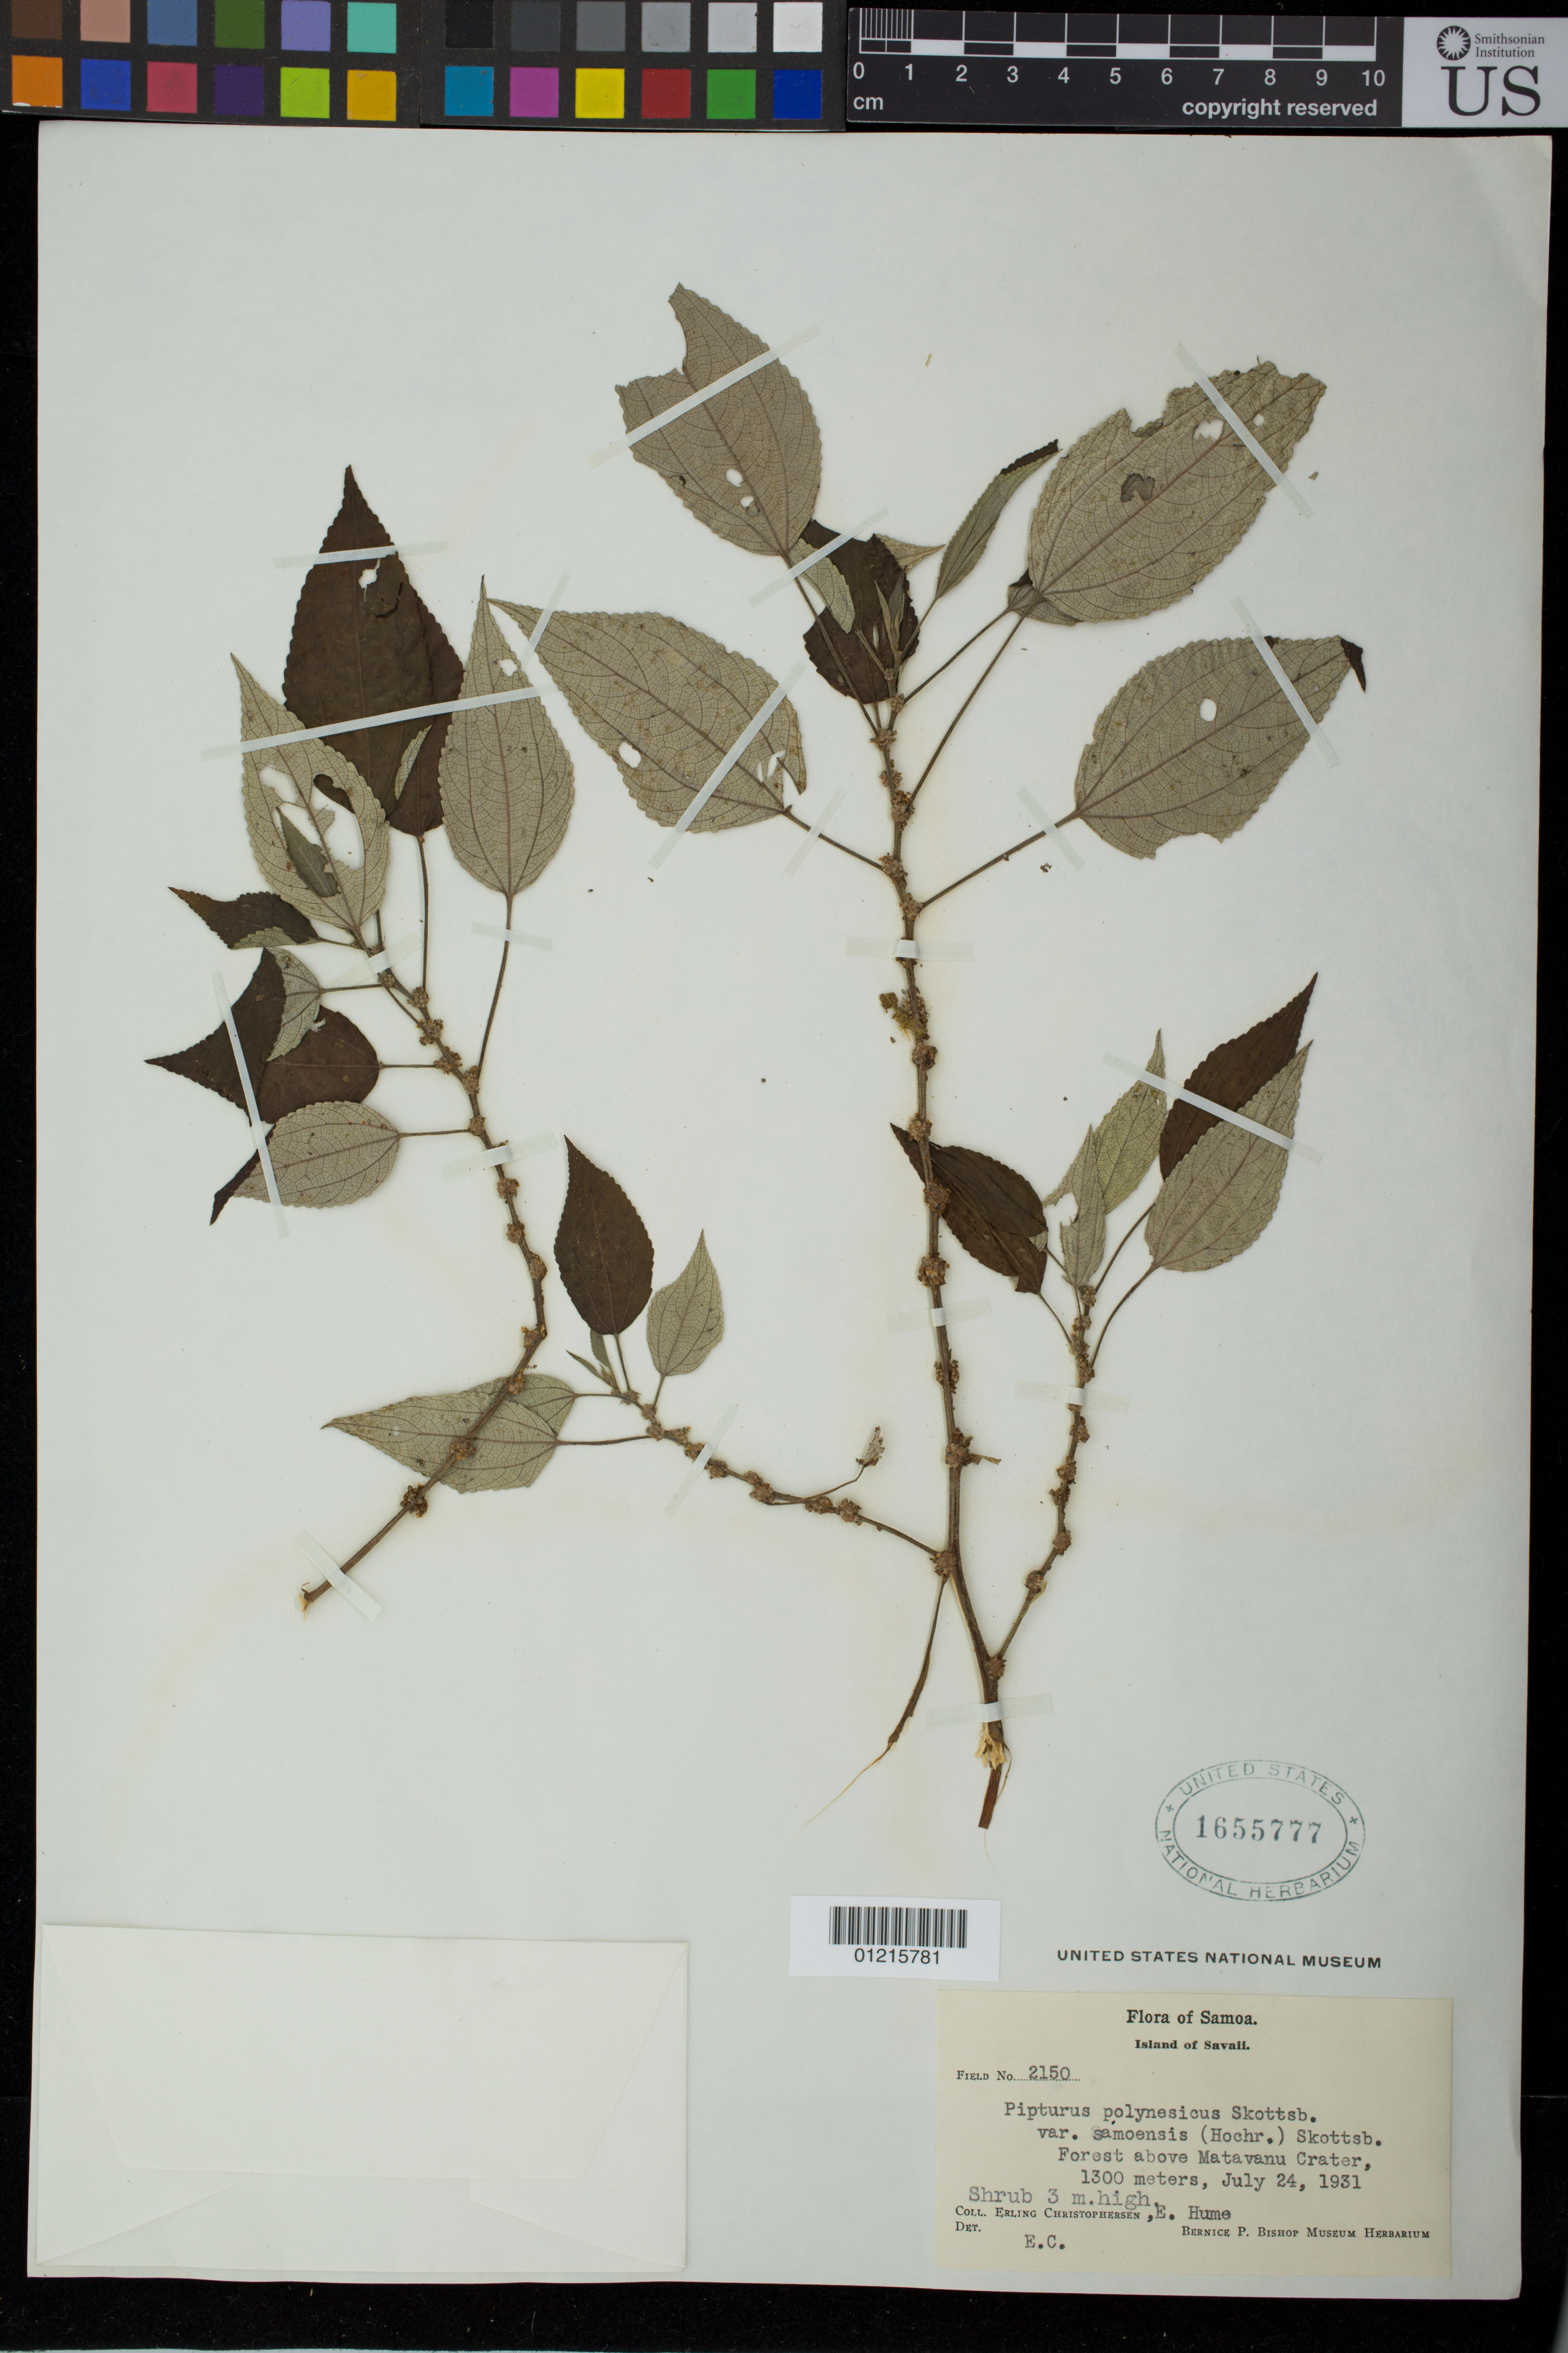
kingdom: Plantae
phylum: Tracheophyta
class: Magnoliopsida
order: Rosales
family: Urticaceae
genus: Pipturus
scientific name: Pipturus polynesicus var. samoensis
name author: (Hochr.) Skottsb.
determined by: Christophersen, Erling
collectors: E. Christophersen & E. Hume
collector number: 2150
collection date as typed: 24 Jul 1931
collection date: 1931-07-24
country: Samoa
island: Savai'i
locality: Forest above Matavanu Crater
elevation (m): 1300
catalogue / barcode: US 1655777